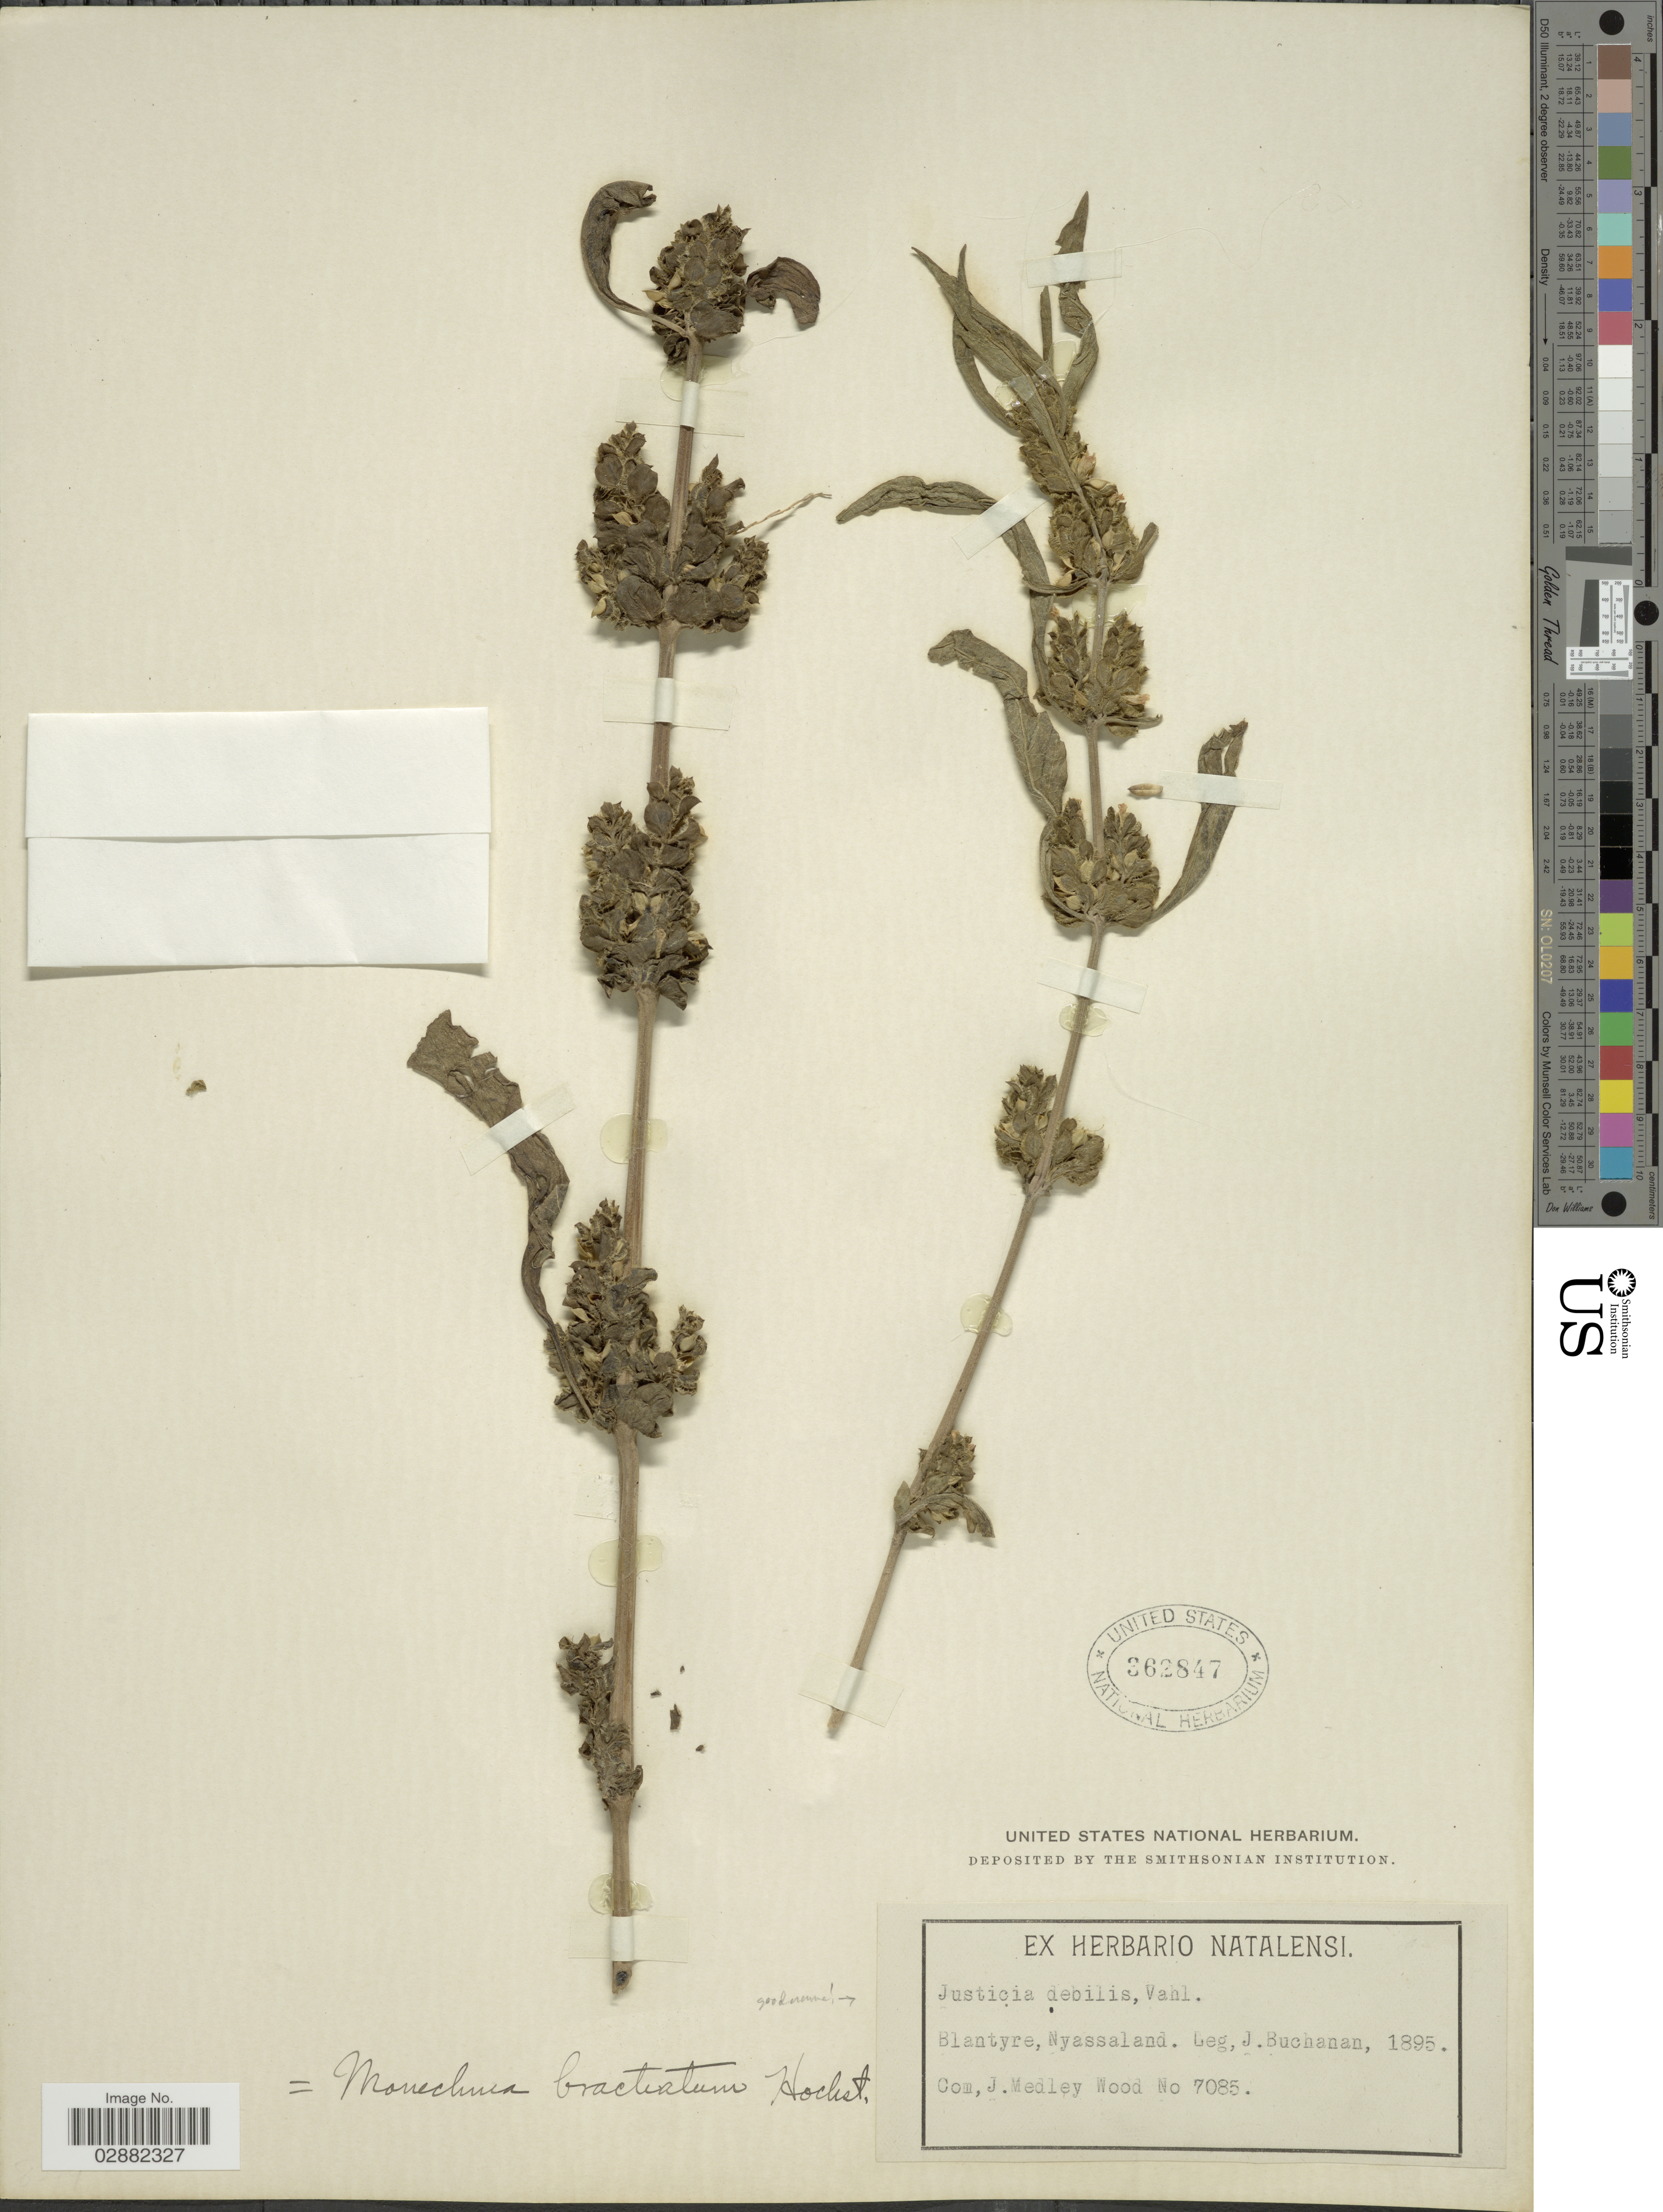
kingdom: Plantae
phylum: Tracheophyta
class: Magnoliopsida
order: Lamiales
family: Acanthaceae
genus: Justicia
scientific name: Justicia debilis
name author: (Forssk.) Vahl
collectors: J. Buchanan & J. Medley Wood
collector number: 7085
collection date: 1895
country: Malawi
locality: Blantyre, Nyassaland.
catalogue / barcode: US 362847